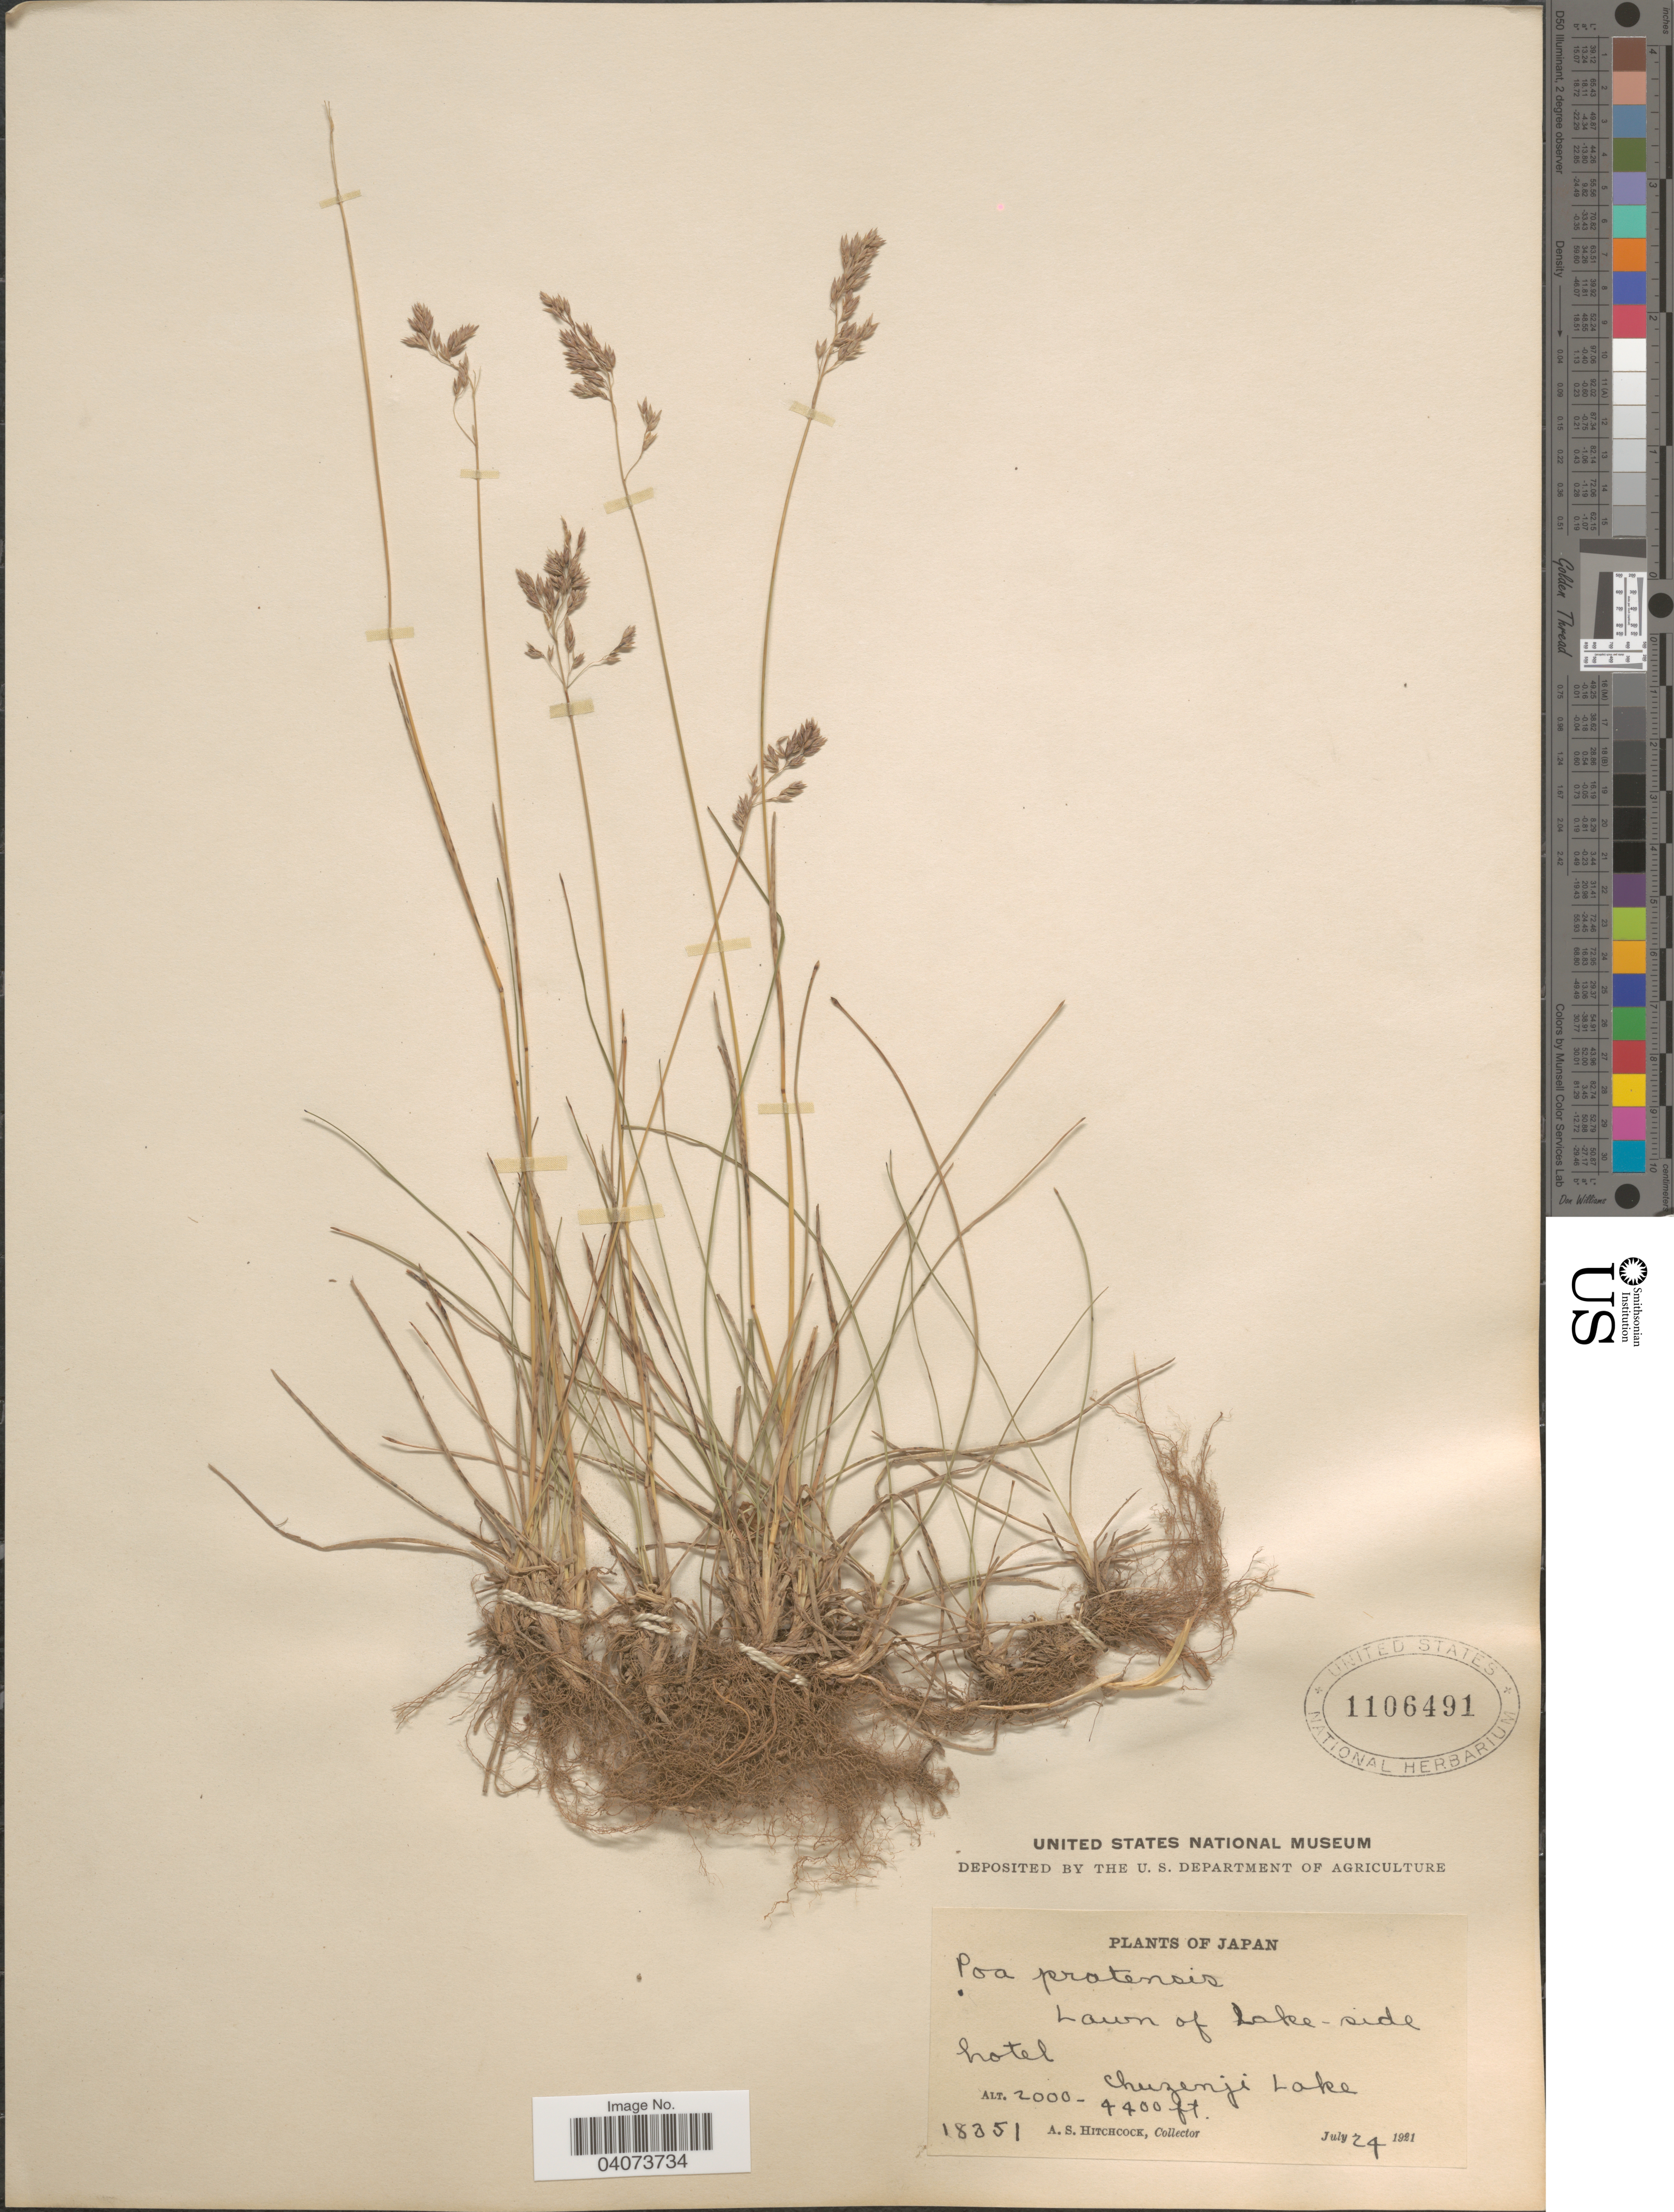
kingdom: Plantae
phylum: Tracheophyta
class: Liliopsida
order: Poales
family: Poaceae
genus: Poa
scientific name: Poa pratensis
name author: L.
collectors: A. S. Hitchcock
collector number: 18351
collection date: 1921-07-24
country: Japan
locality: Lawn of Lake-side hotel. Chuzenji Lake.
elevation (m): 610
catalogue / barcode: US 1106491